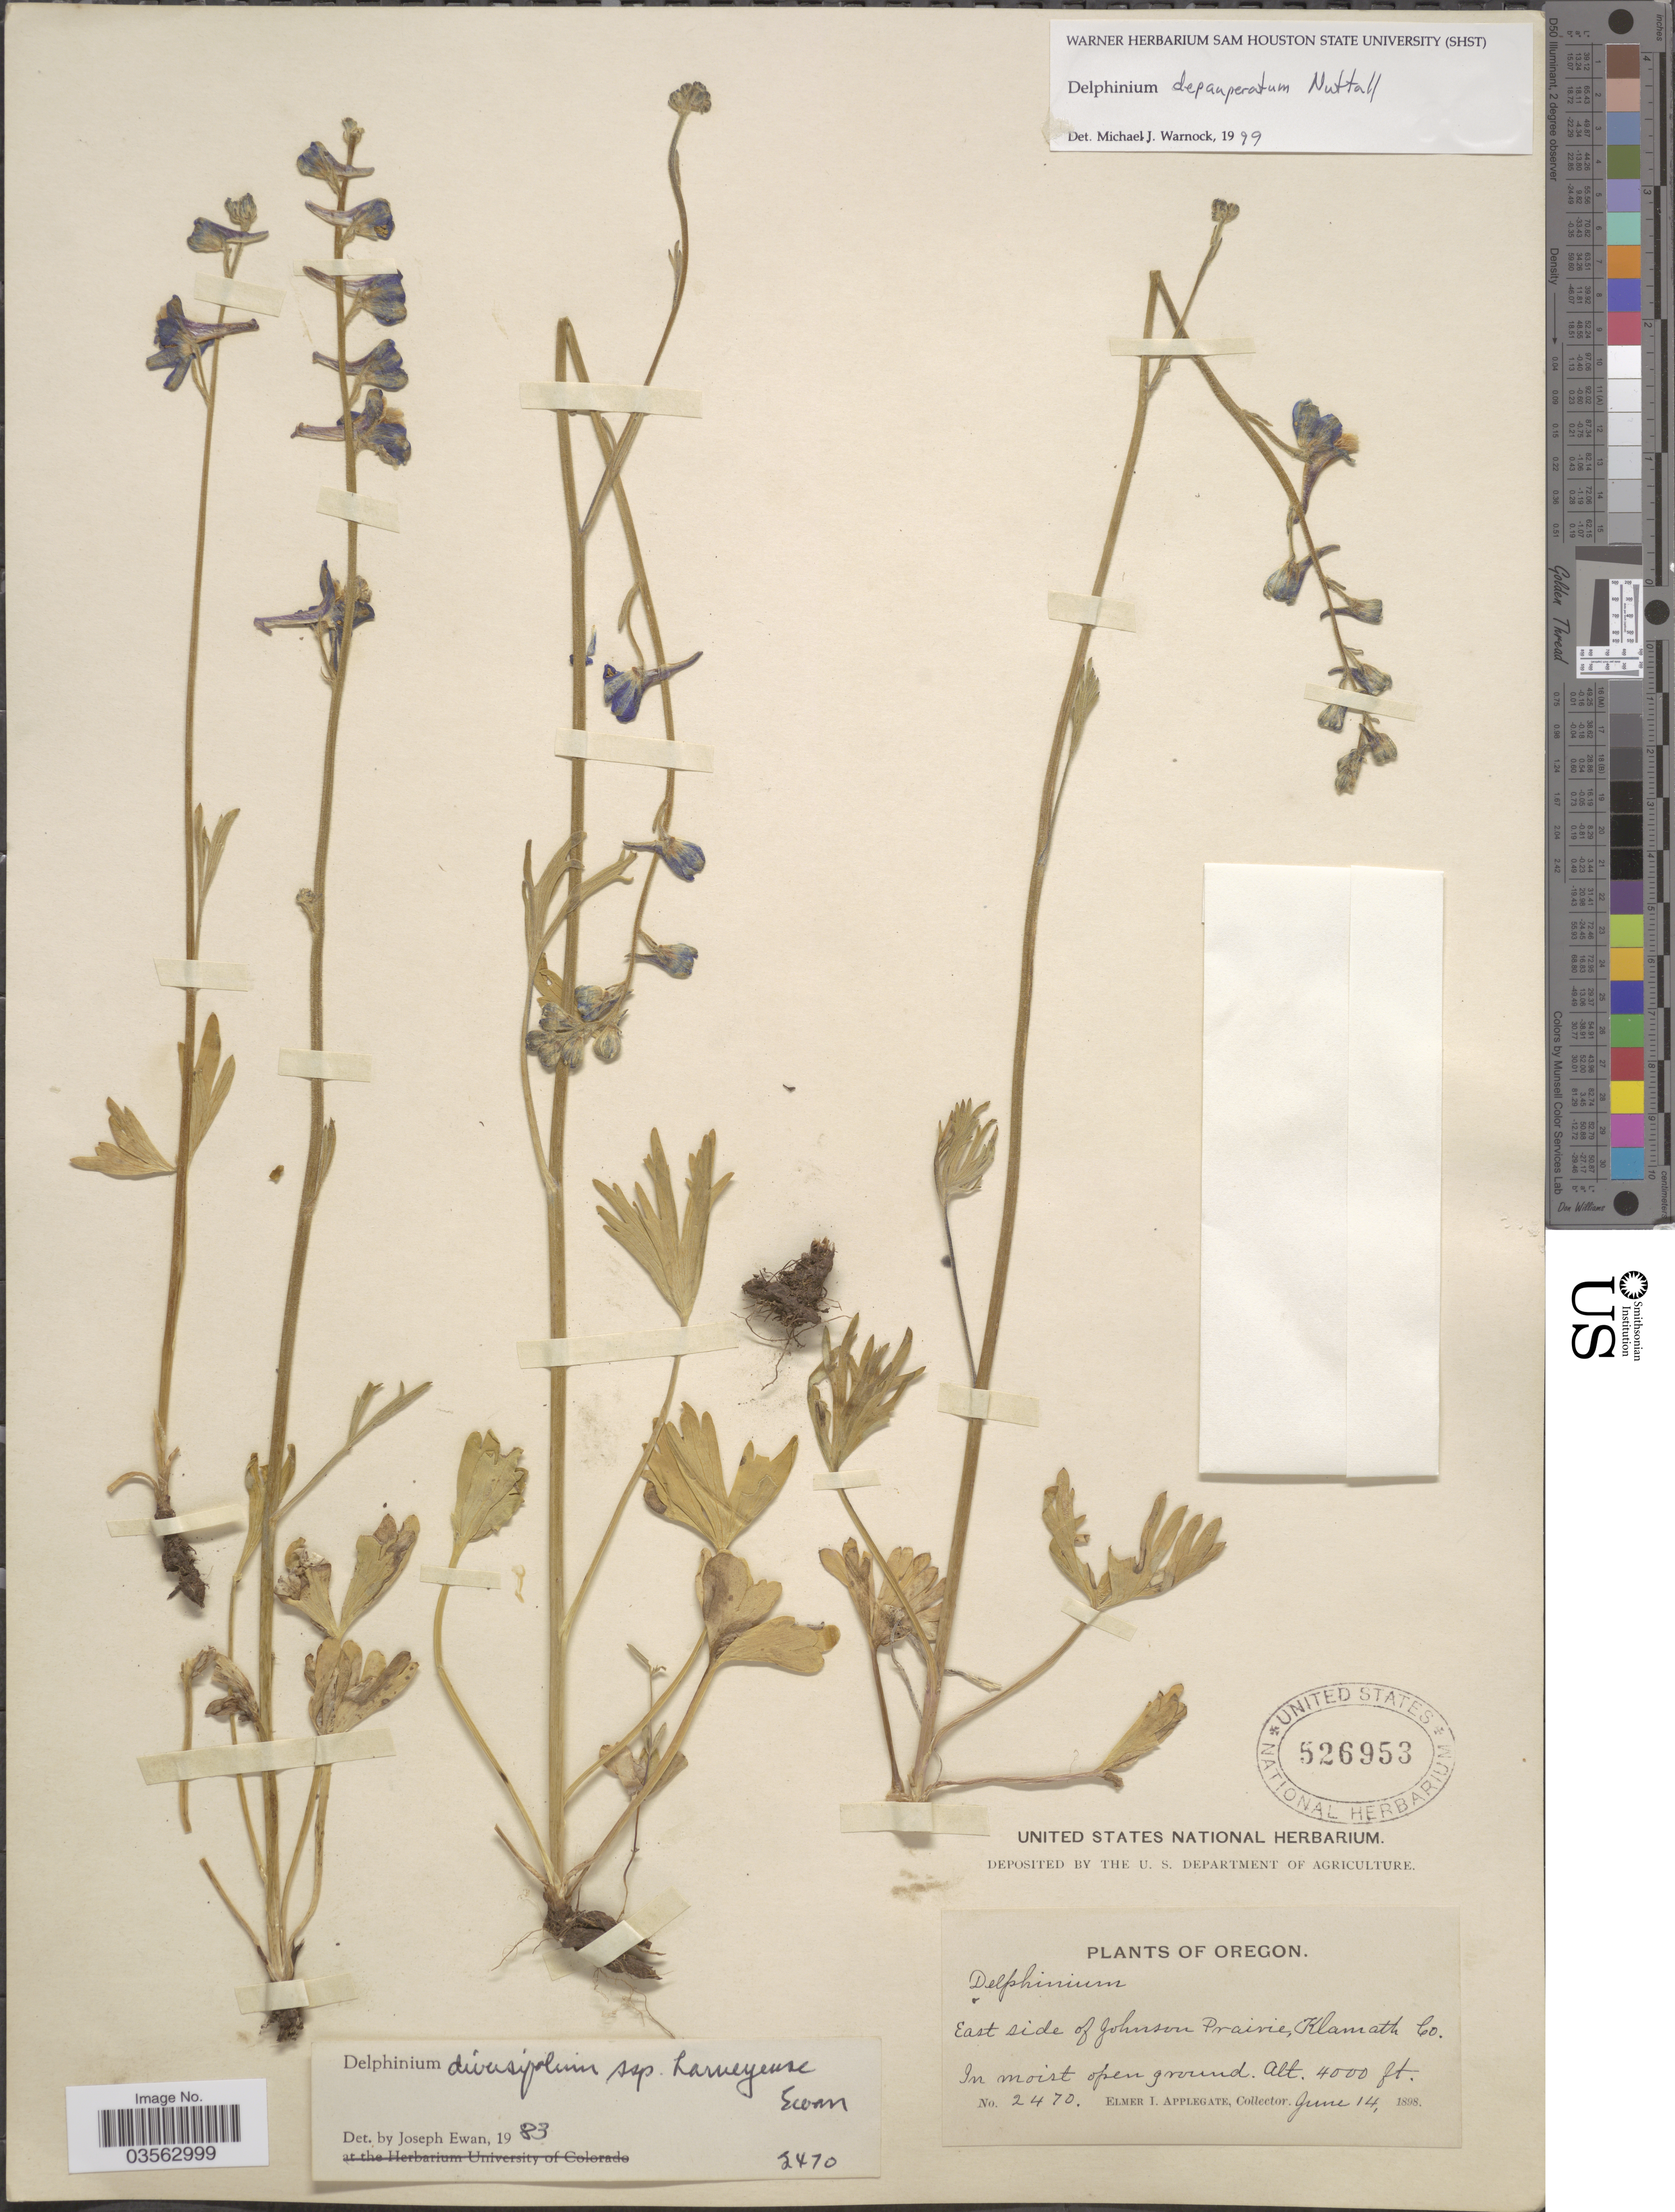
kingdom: Plantae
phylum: Tracheophyta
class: Magnoliopsida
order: Ranunculales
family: Ranunculaceae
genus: Delphinium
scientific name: Delphinium depauperatum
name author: Nutt.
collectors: E. I. Applegate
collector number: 2470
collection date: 1898-06-14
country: United States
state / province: Oregon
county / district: Klamath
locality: East side of Johnson Prairie, Klamath Co.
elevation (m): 1219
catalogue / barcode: US 526953